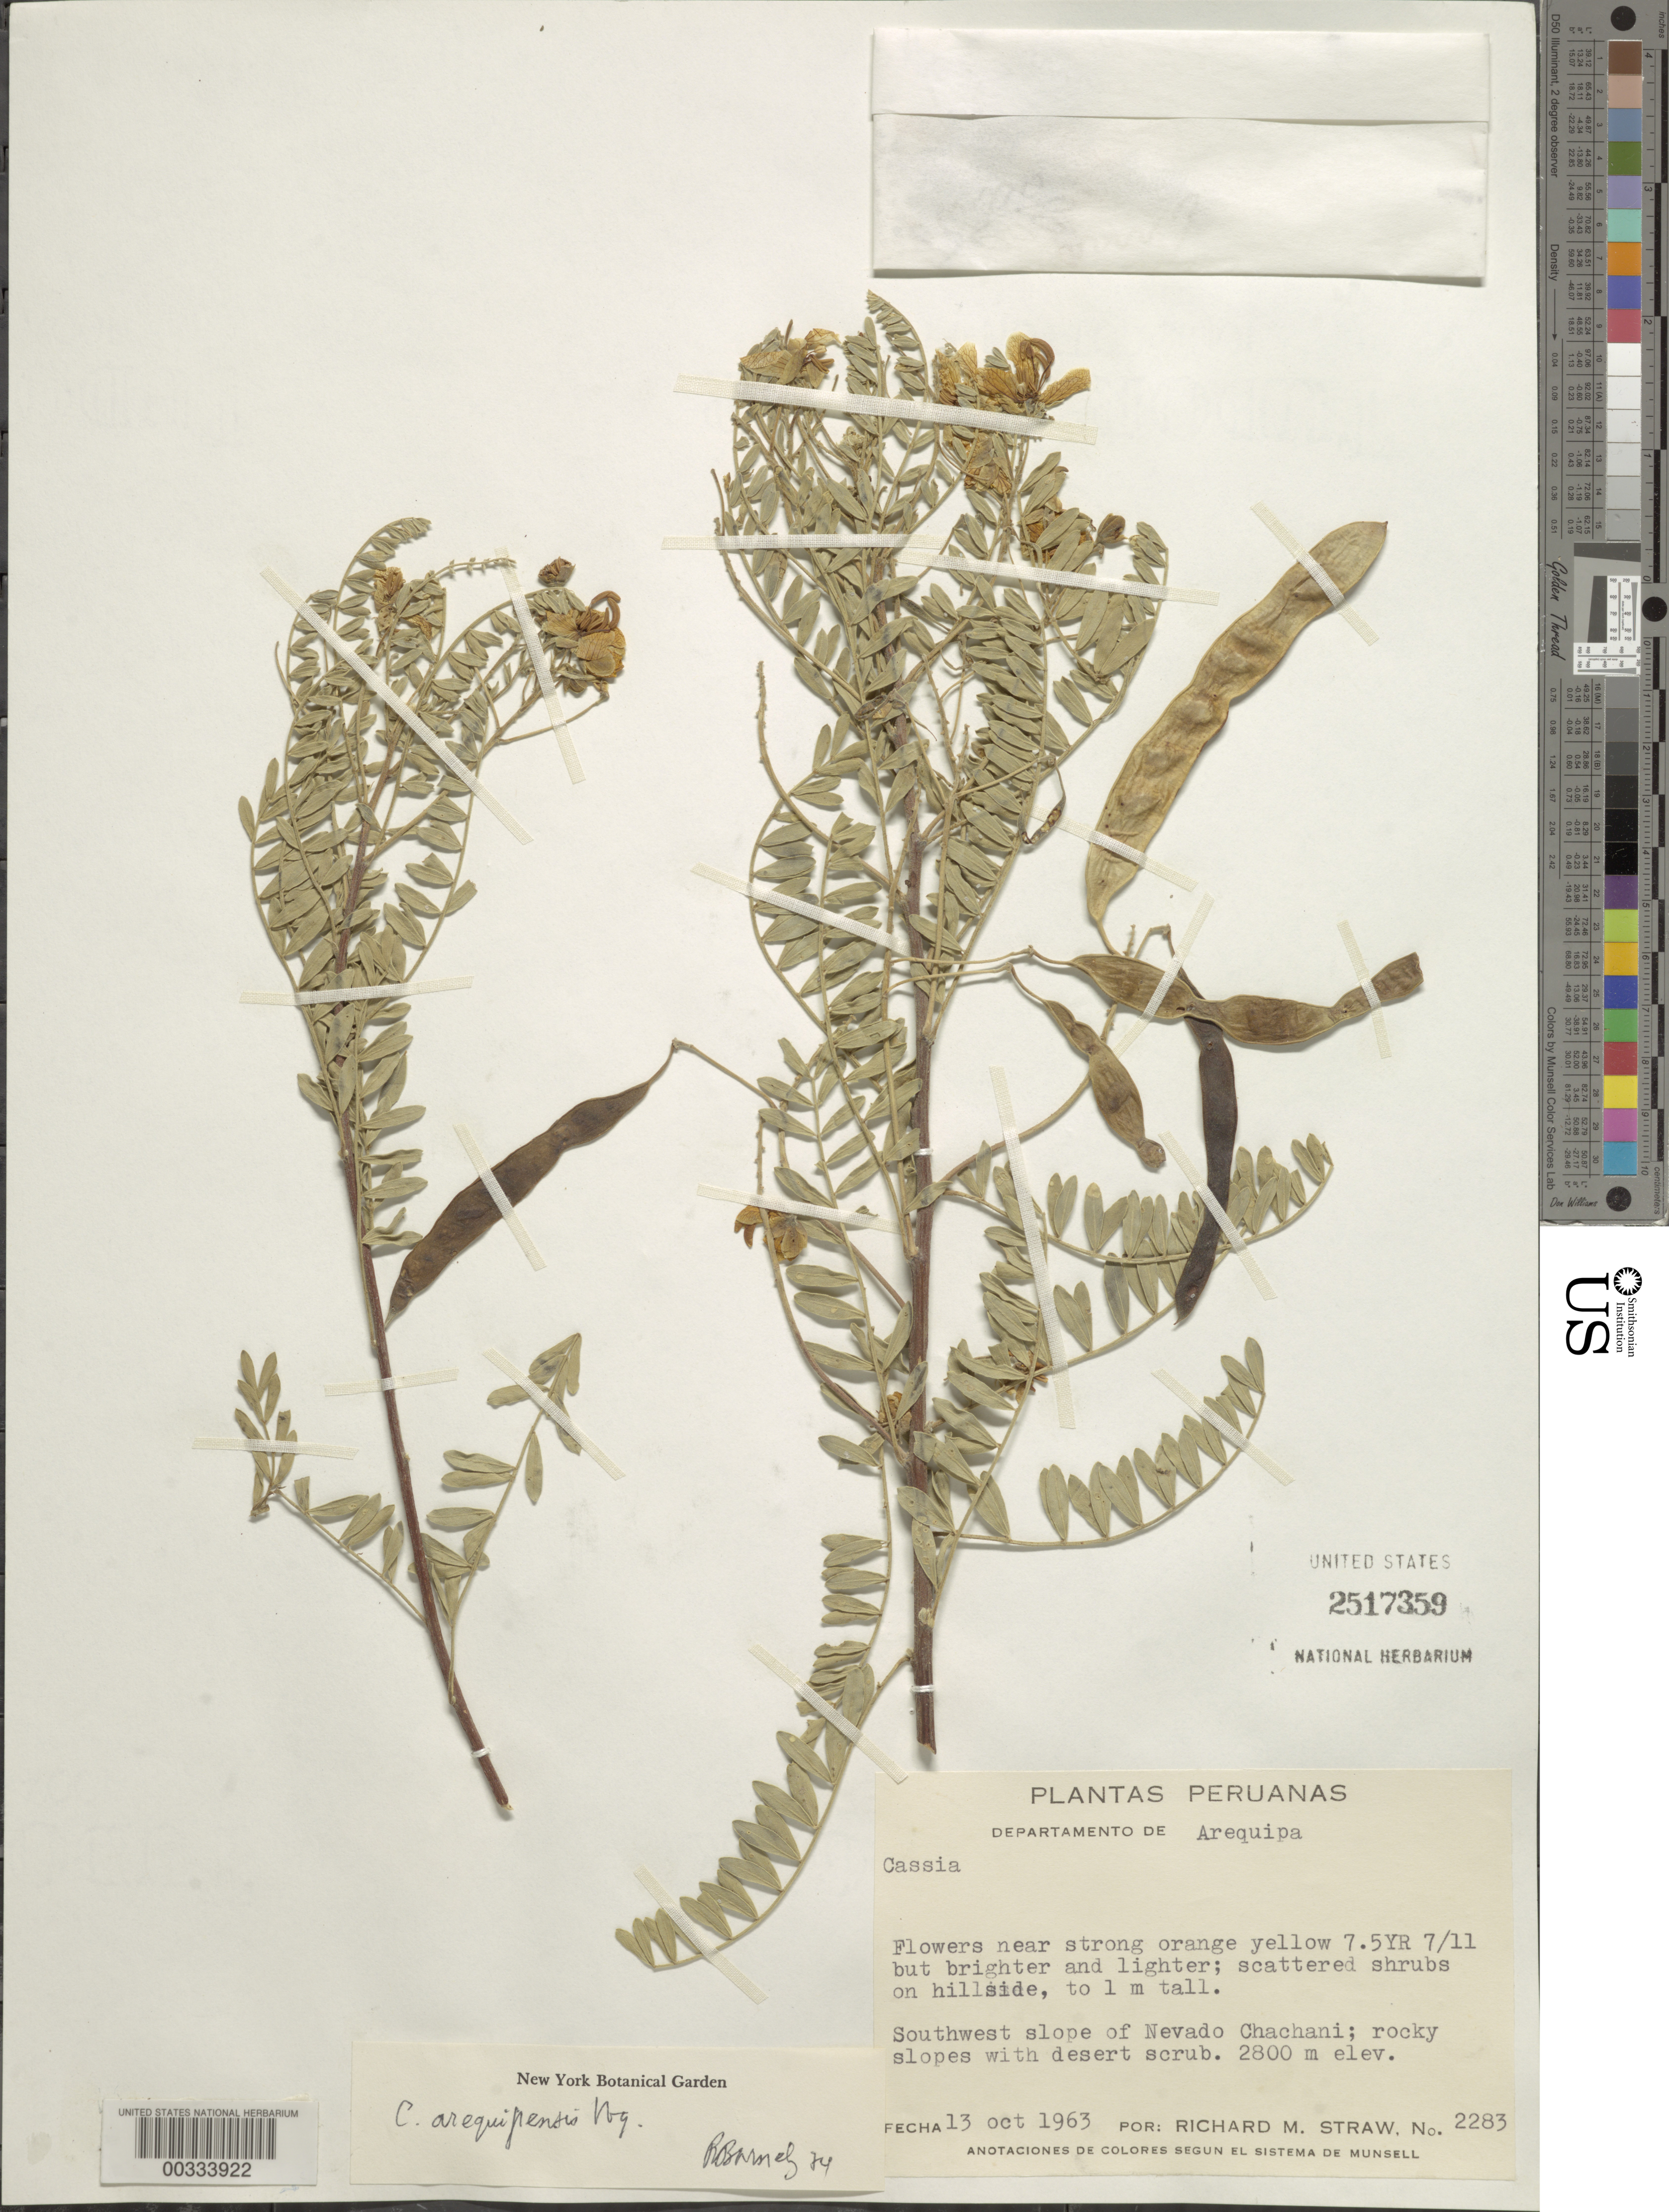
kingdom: Plantae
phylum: Tracheophyta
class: Magnoliopsida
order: Fabales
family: Fabaceae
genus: Senna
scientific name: Senna birostris var. arequipensis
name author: (Vogel) H.S. Irwin & Barneby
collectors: R. M. Straw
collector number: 2283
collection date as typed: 13 Oct 1963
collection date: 1963-10-13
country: Peru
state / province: Arequipa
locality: SW slope of Nevado Chachani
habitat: Rocky slopes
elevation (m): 2800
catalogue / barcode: US 2517359